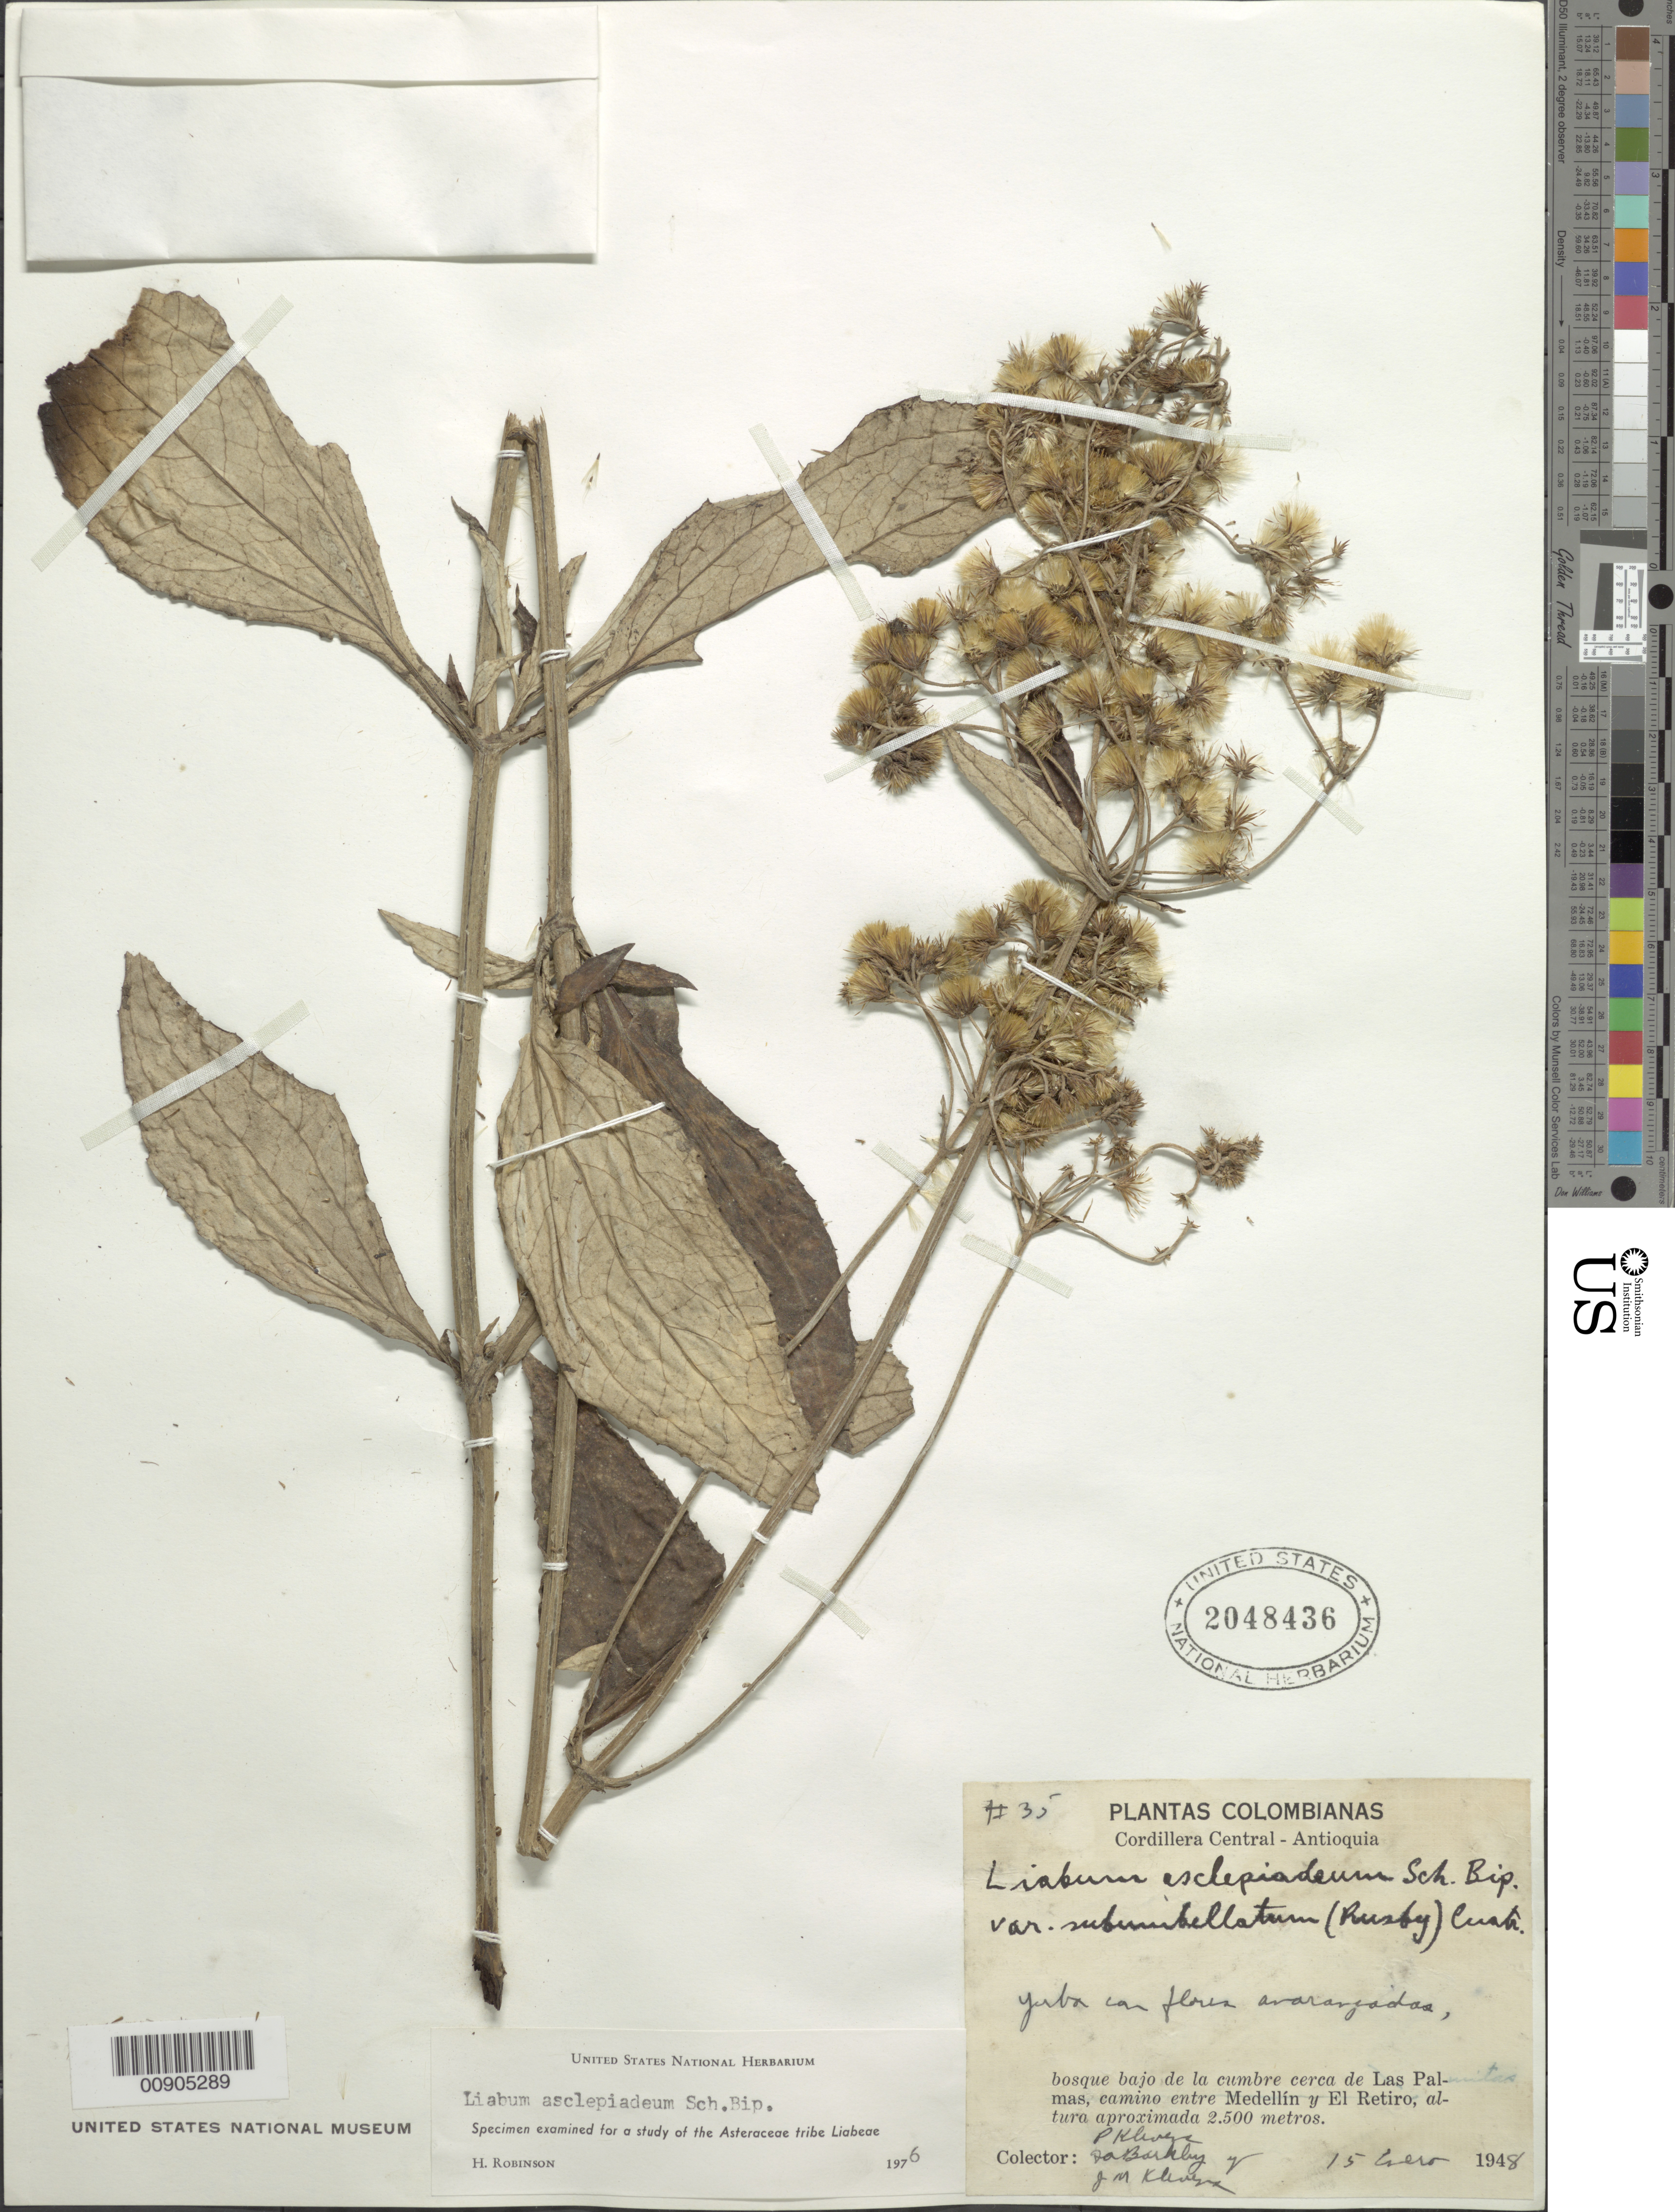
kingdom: Plantae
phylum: Tracheophyta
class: Magnoliopsida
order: Asterales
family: Asteraceae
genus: Liabum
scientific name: Liabum asclepiadeum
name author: Sch. Bip.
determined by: Robinson, Harold E., (US)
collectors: P. Klevens, S. Barkby & J. Klevens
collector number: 35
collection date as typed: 15-Aug-48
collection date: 1948-08-15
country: Colombia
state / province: Antioquia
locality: Cordillera Central - Antioquia, cerca de Las palmas, camino entre Medellín y El Retiro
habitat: Bosque bajo de la cumbre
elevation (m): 2500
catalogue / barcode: US 2048436